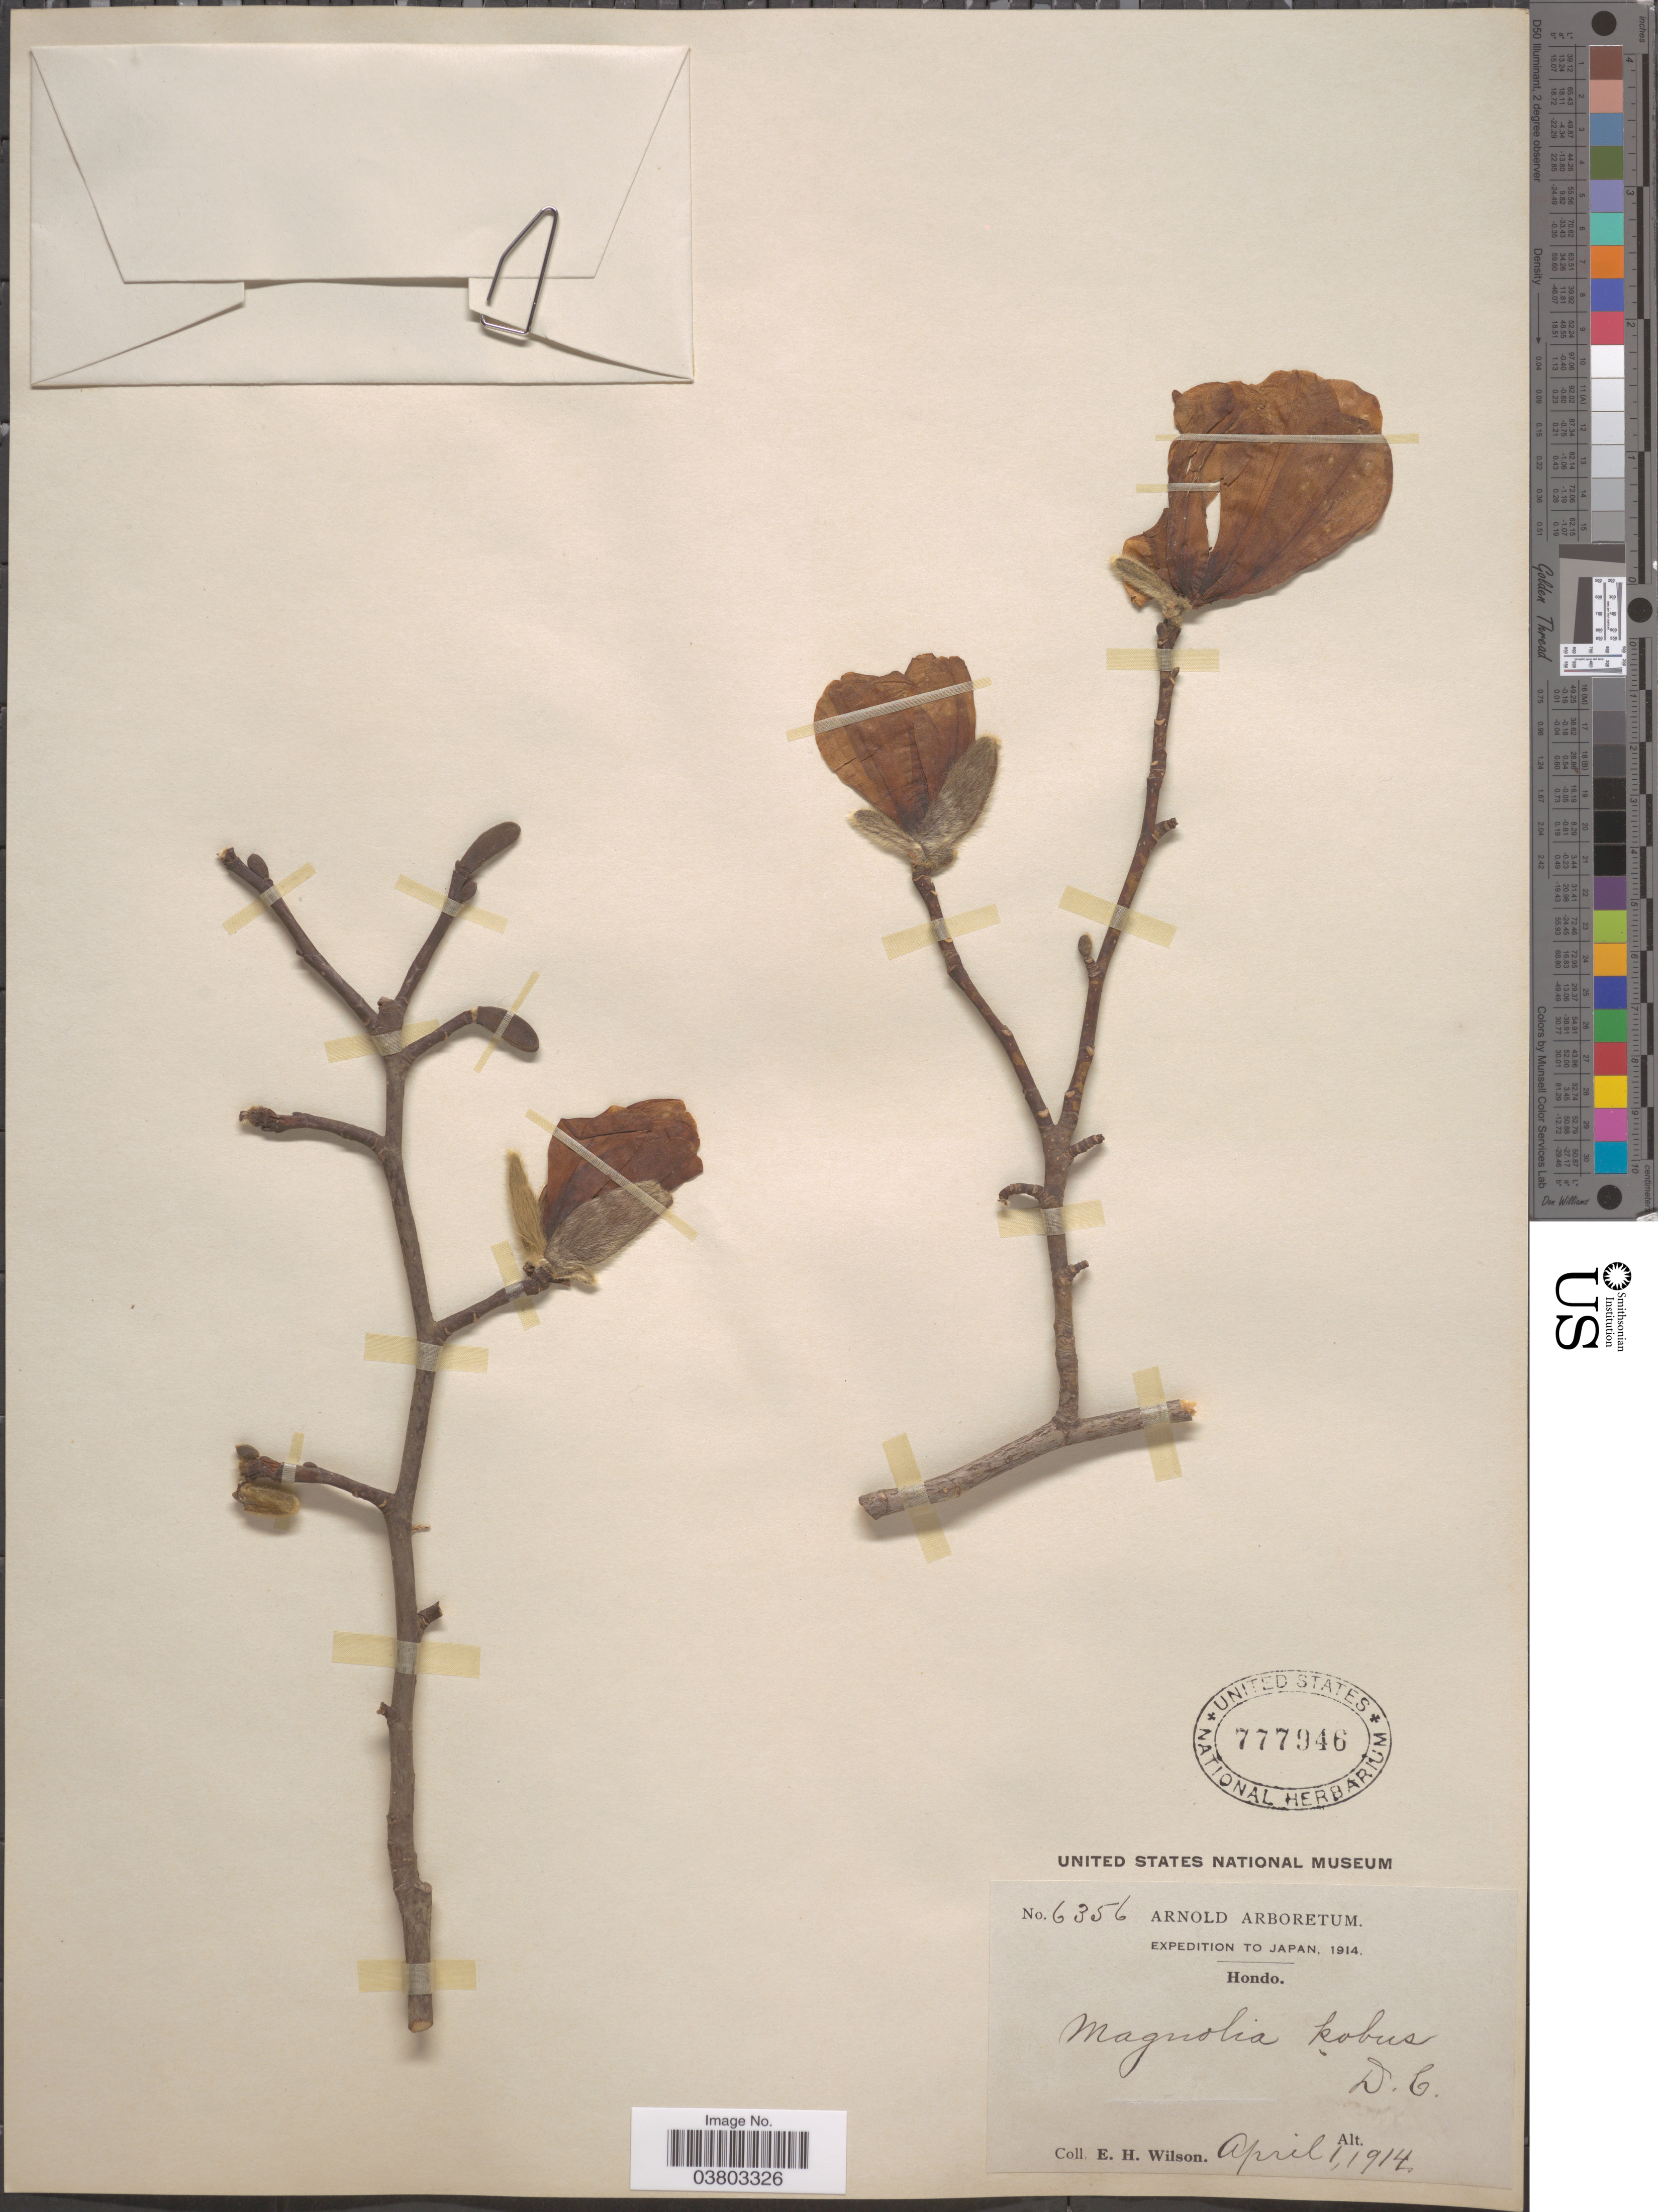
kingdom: Plantae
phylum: Tracheophyta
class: Magnoliopsida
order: Magnoliales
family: Magnoliaceae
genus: Magnolia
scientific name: Magnolia kobus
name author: DC.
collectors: E. Wilson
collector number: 6356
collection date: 1914-04-01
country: Japan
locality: Hondo.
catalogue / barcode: US 777946